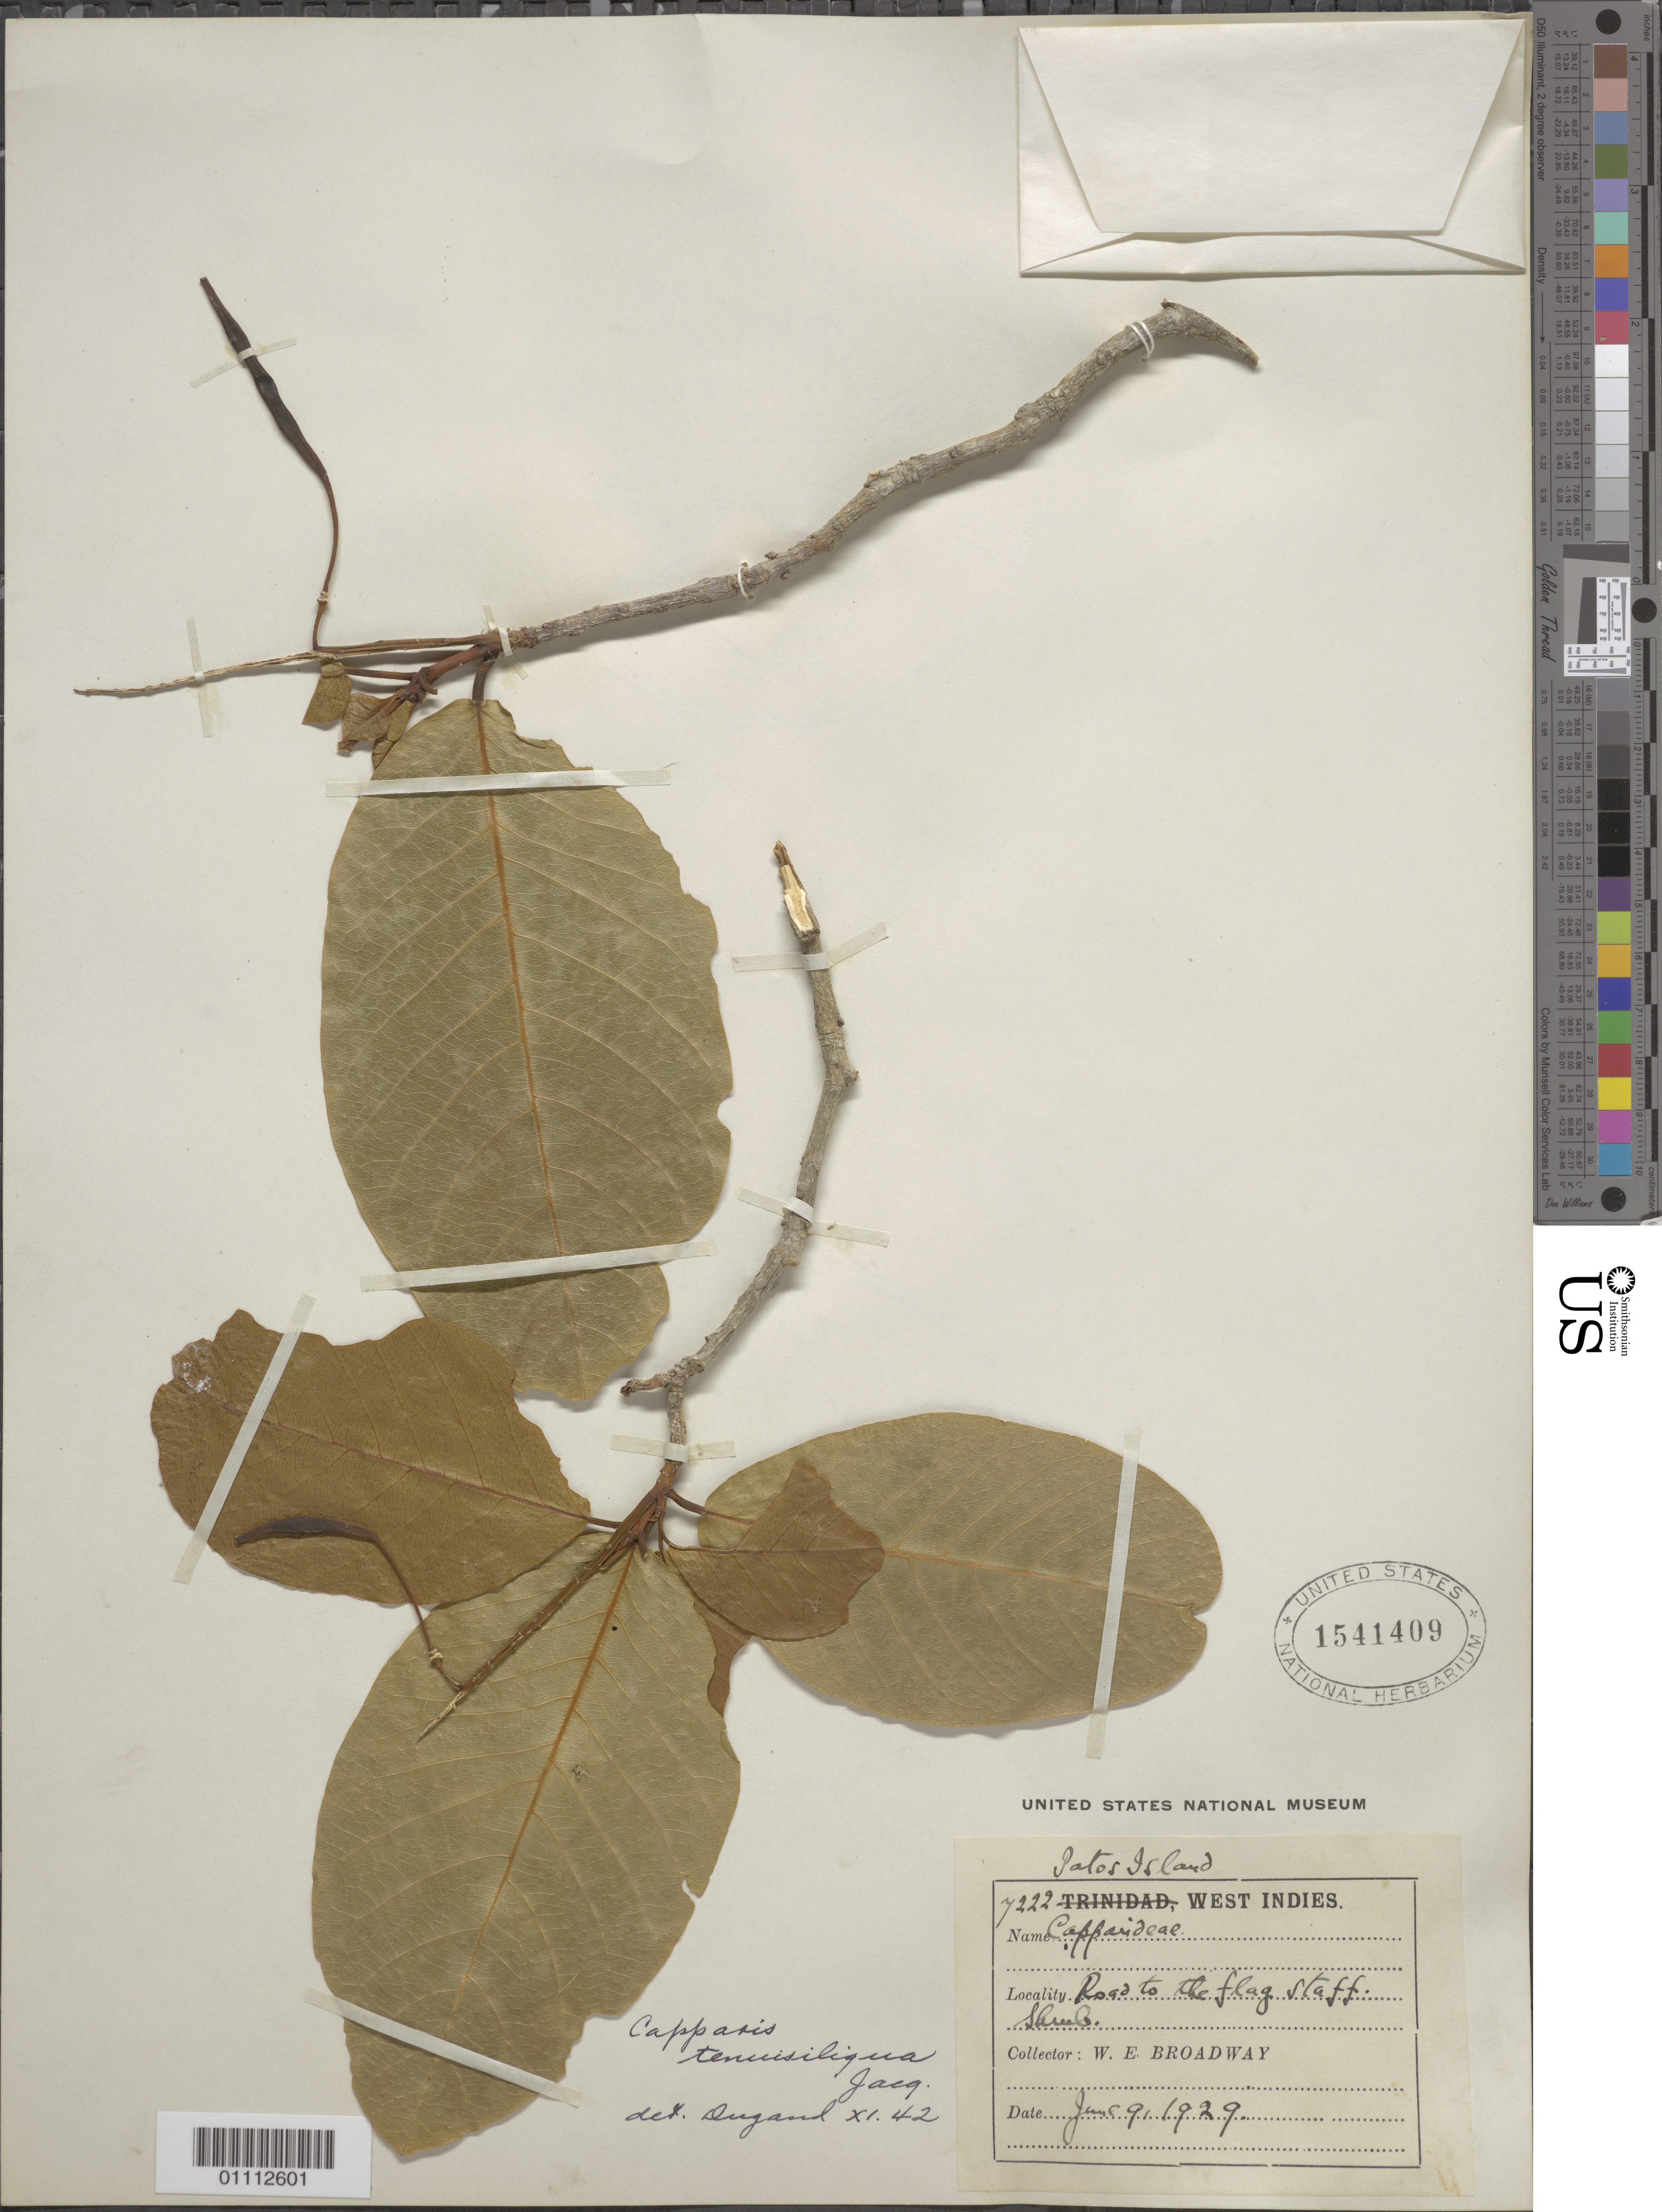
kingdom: Plantae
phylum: Tracheophyta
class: Magnoliopsida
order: Brassicales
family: Capparaceae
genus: Capparis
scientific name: Capparis tenuisiliqua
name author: Jacq.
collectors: W. E. Broadway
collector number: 7222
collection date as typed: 09 Jun 1929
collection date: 1929-06-09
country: Trinidad and Tobago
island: Patos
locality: Road to the flagstaff.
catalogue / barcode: US 1541409